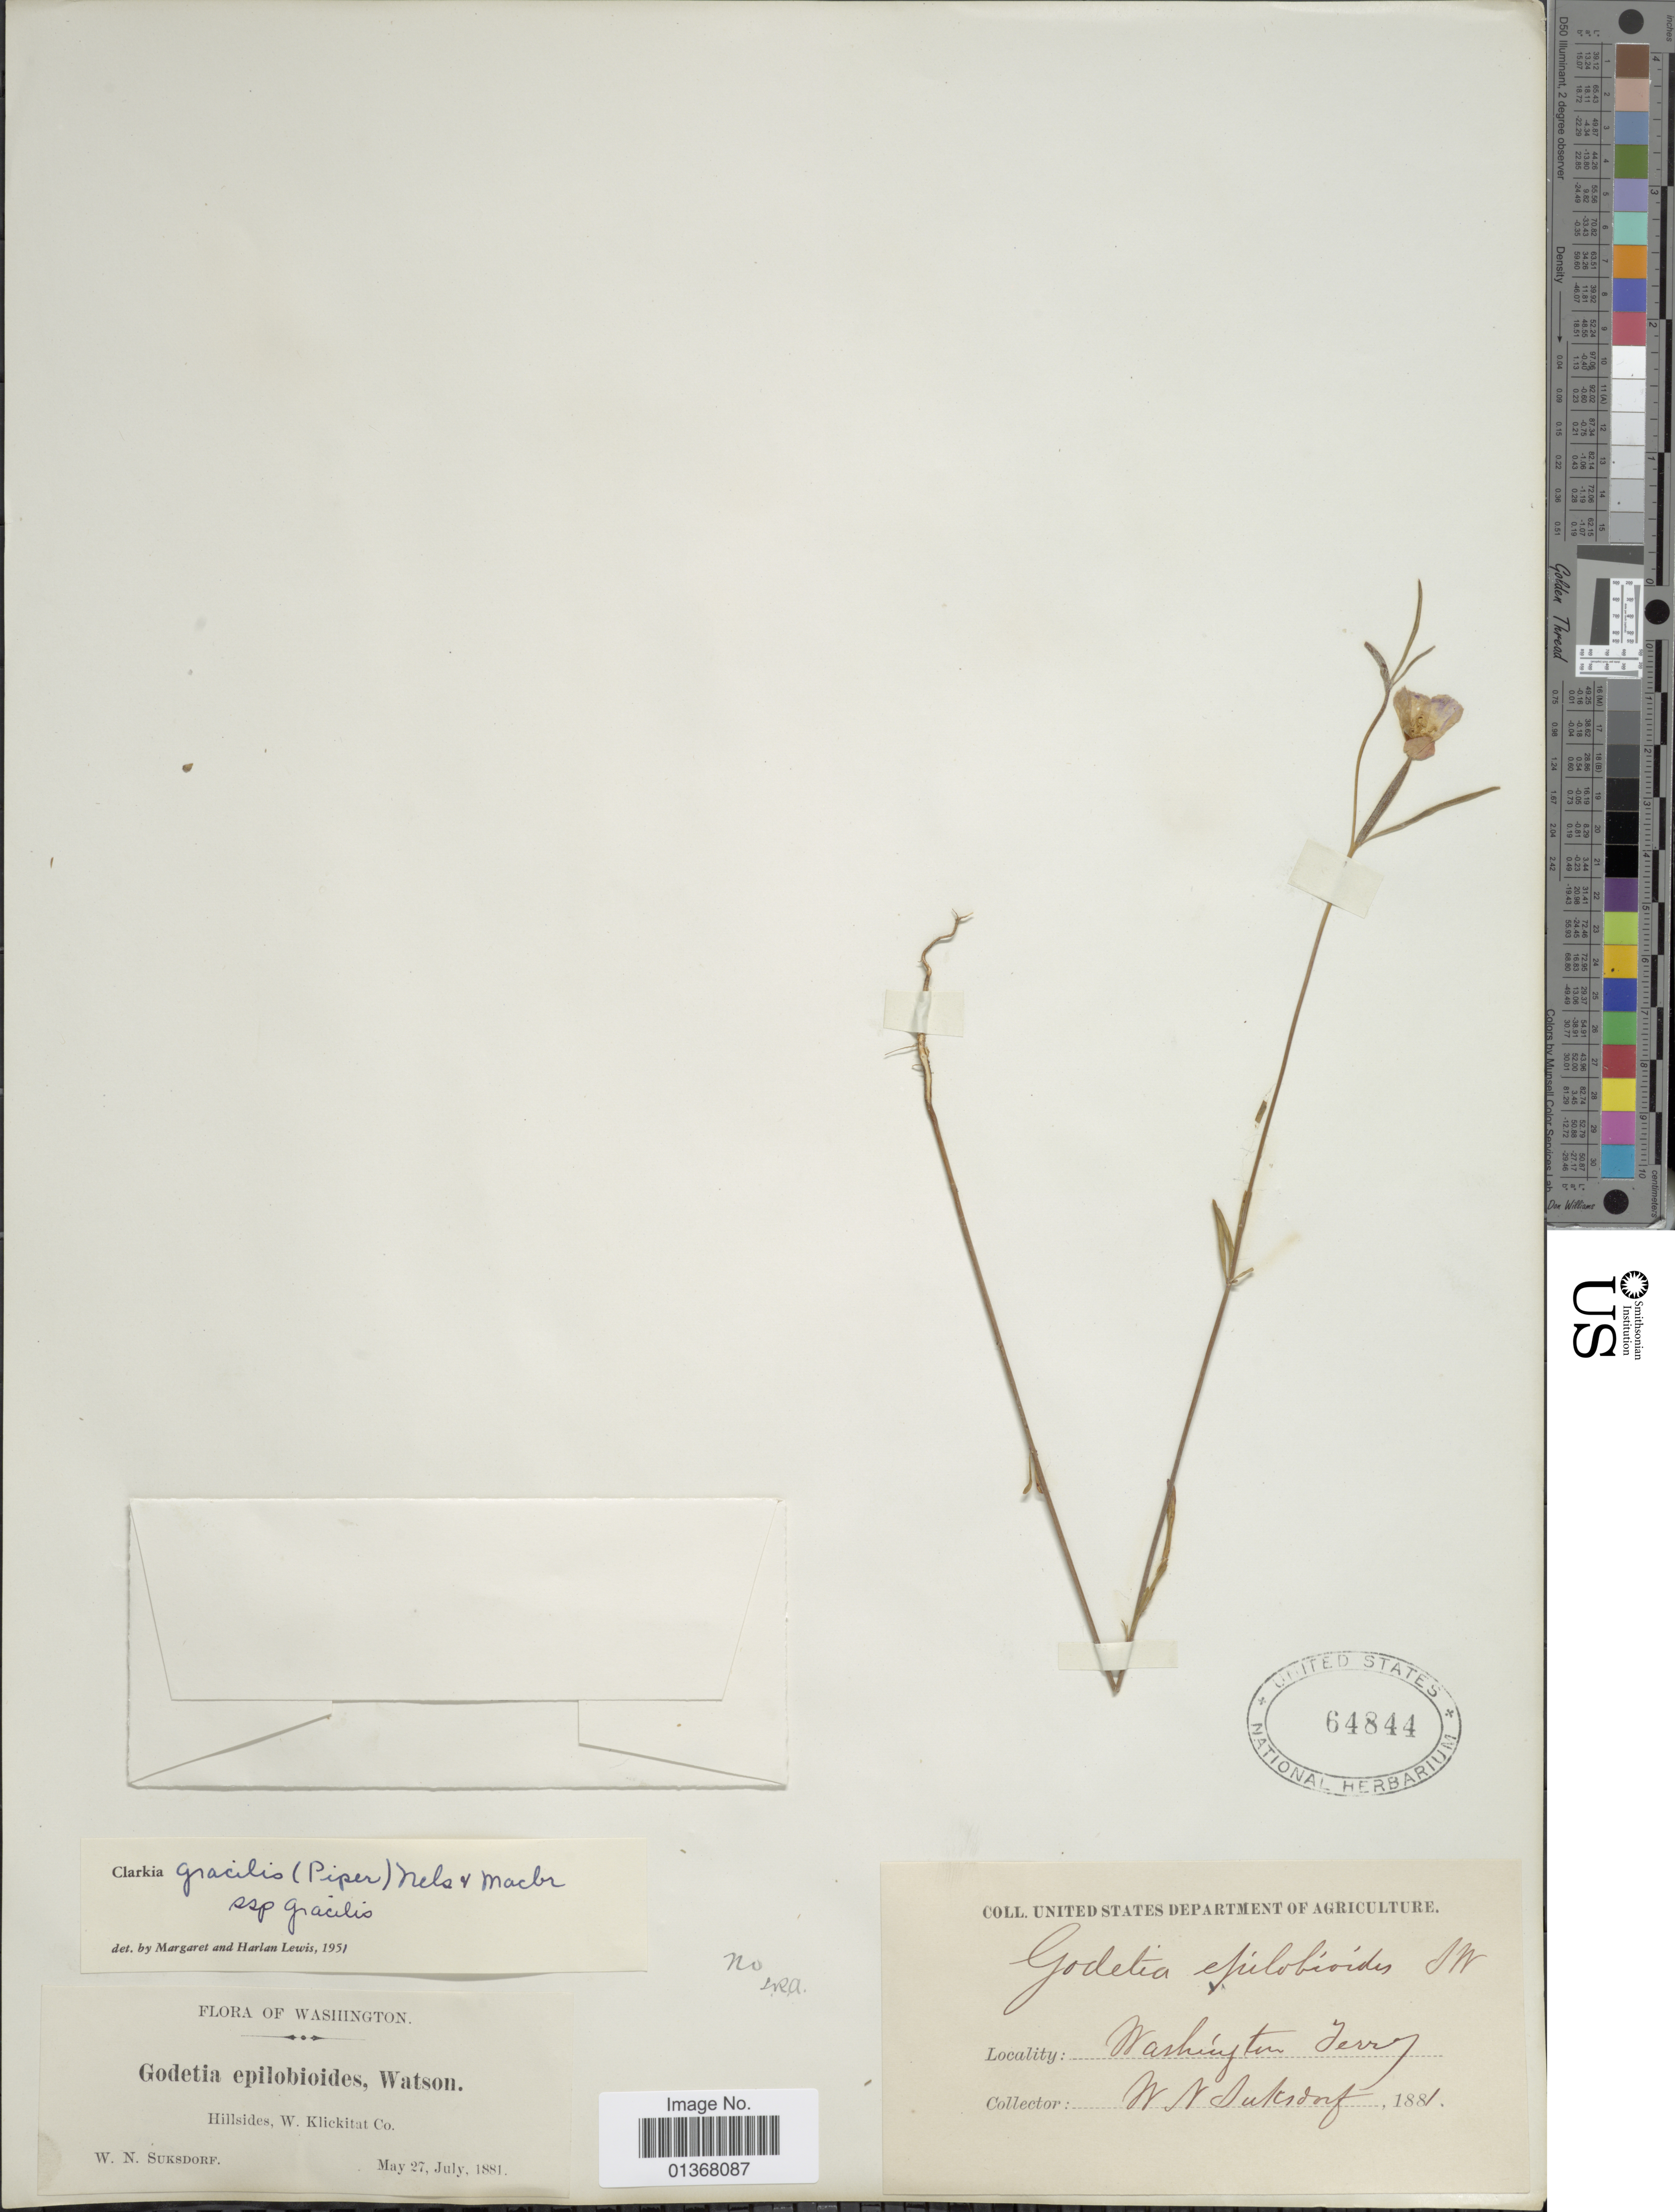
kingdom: Plantae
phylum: Tracheophyta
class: Magnoliopsida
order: Myrtales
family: Onagraceae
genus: Clarkia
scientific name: Clarkia gracilis subsp. gracilis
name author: (Piper) A. Nelson & J.F. Macbr.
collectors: W. N. Suksdorf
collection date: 1881-05-27/1881-07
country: United States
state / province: Washington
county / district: Klickitat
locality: Hillside, W. Klickitat Co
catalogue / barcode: US 64844